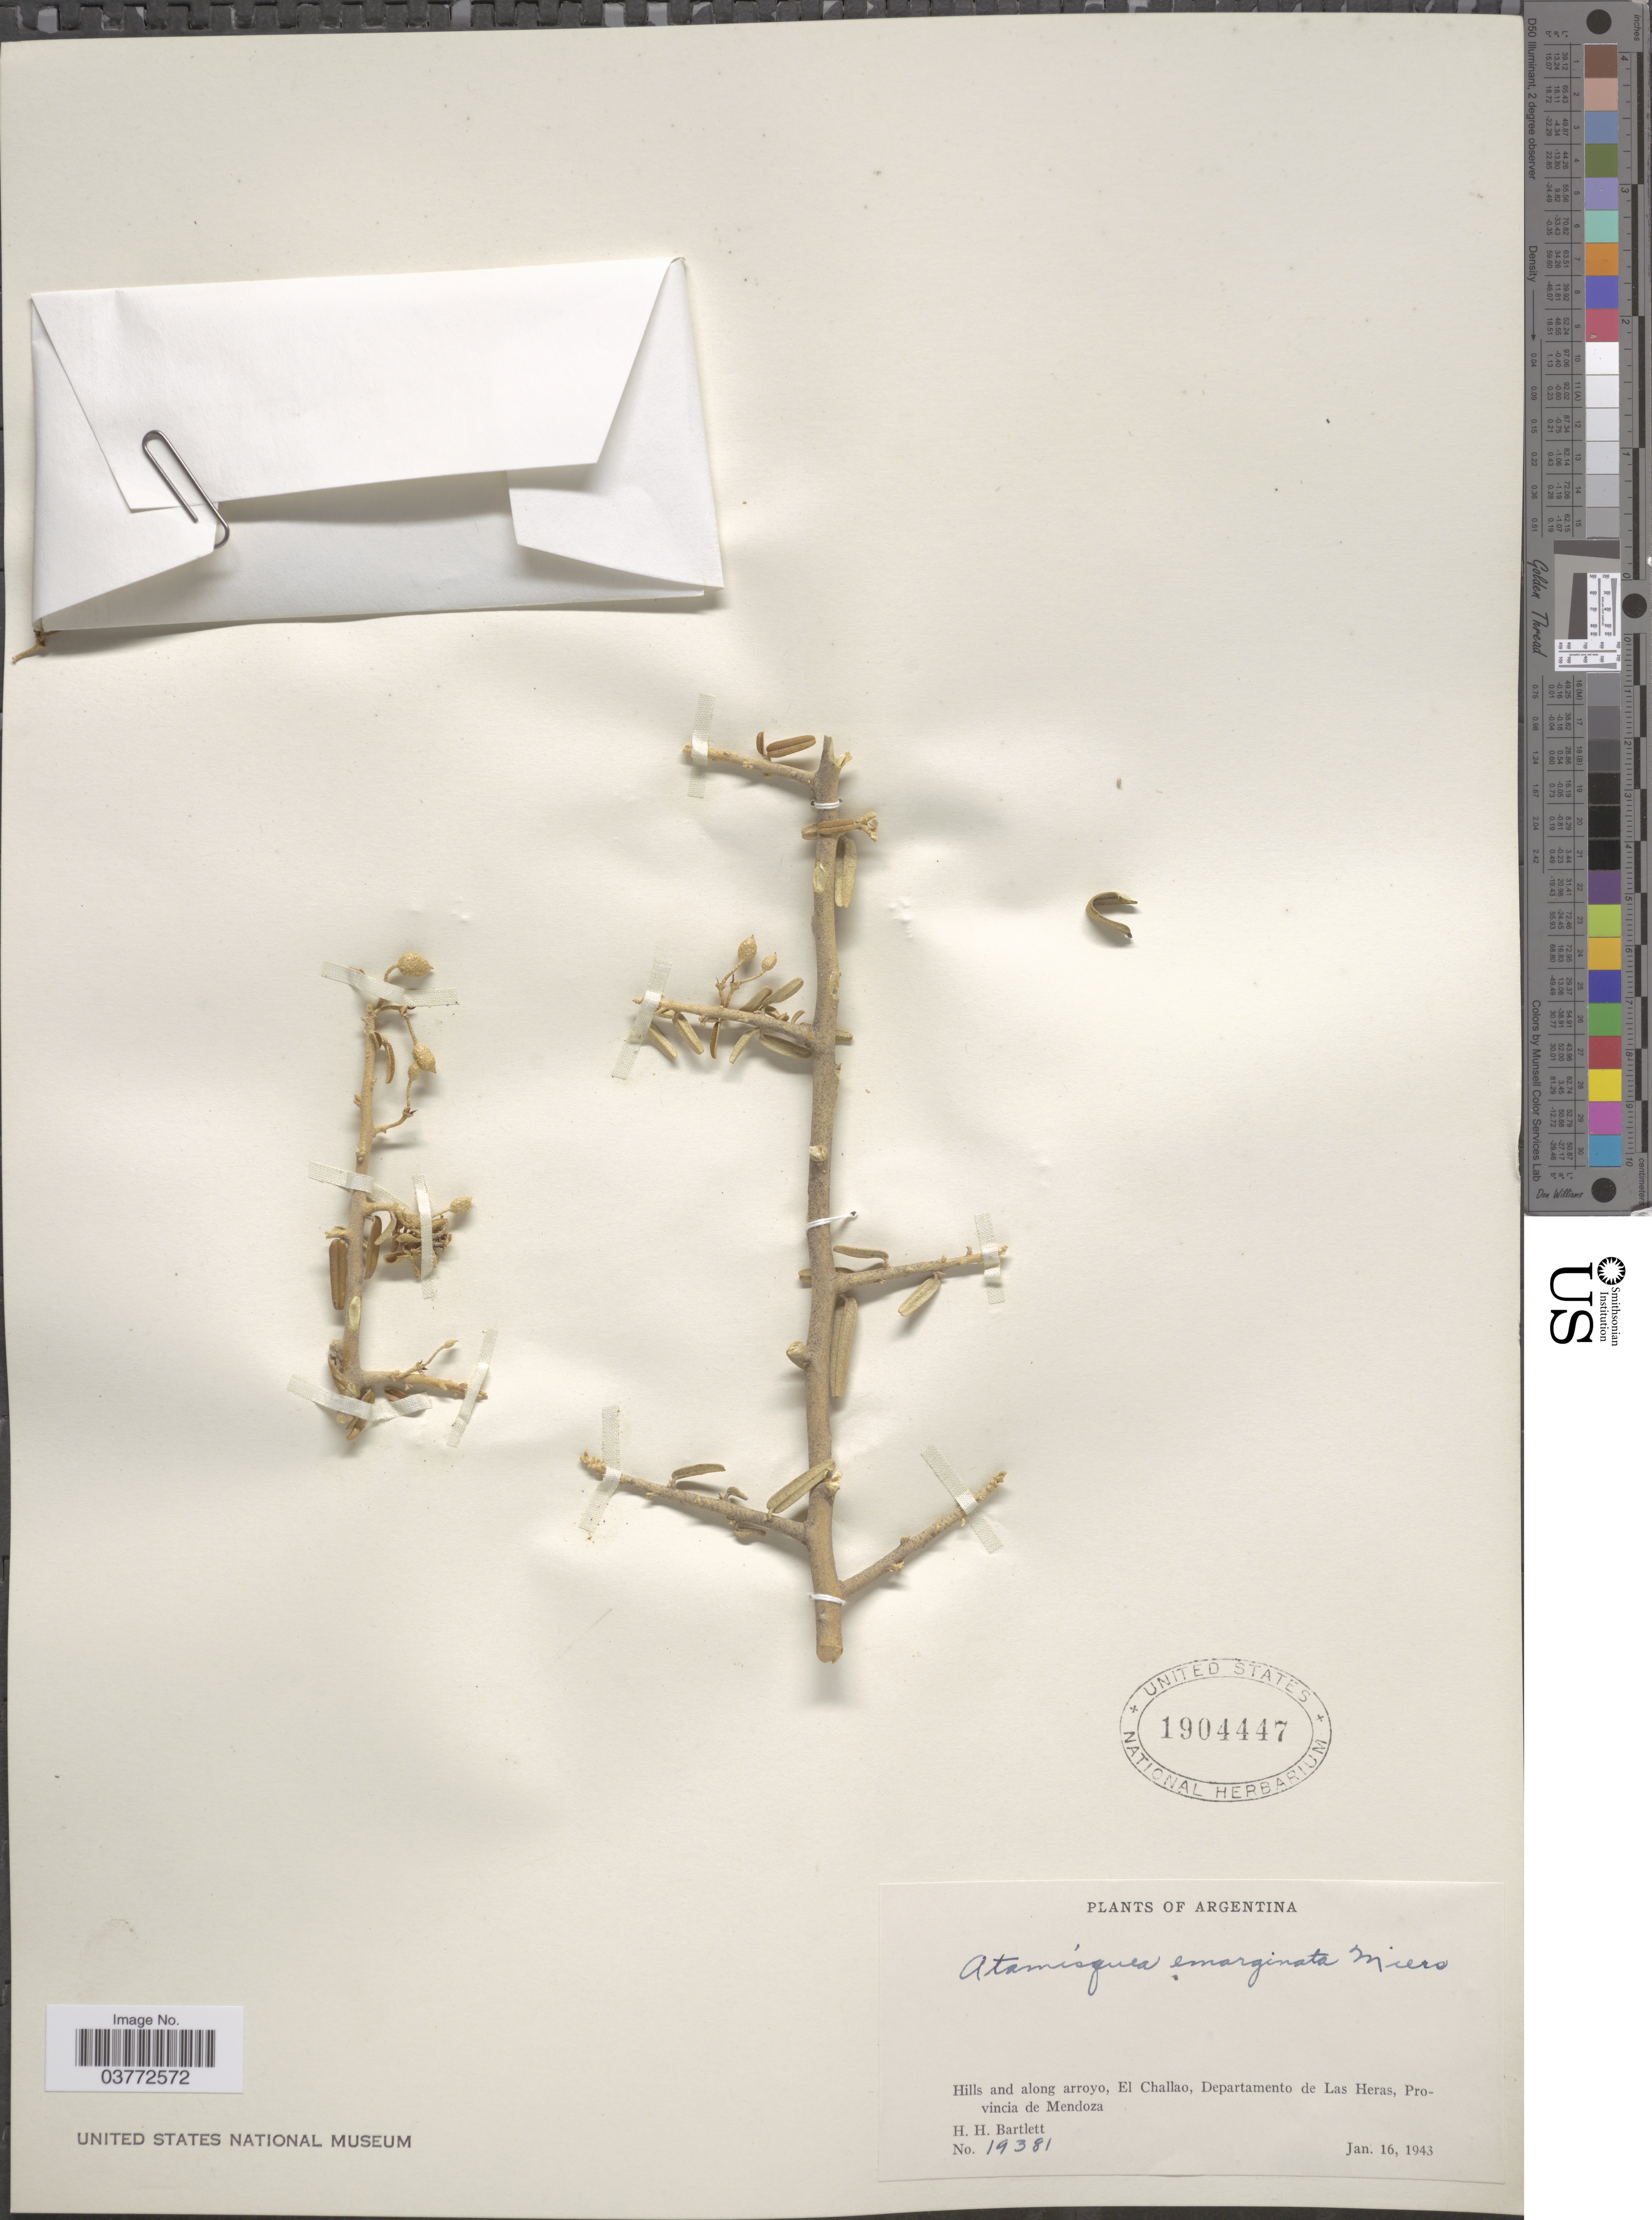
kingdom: Plantae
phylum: Tracheophyta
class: Magnoliopsida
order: Brassicales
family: Capparaceae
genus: Atamisquea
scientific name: Atamisquea emarginata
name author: Miers ex Hook. & Arn.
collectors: H. H. Bartlett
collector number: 19381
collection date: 1943-01-16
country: Argentina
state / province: Mendoza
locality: Hills and along arroyo, El Challao, Departamento de Las Heras, Provincia de Mendoza.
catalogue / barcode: US 1904447